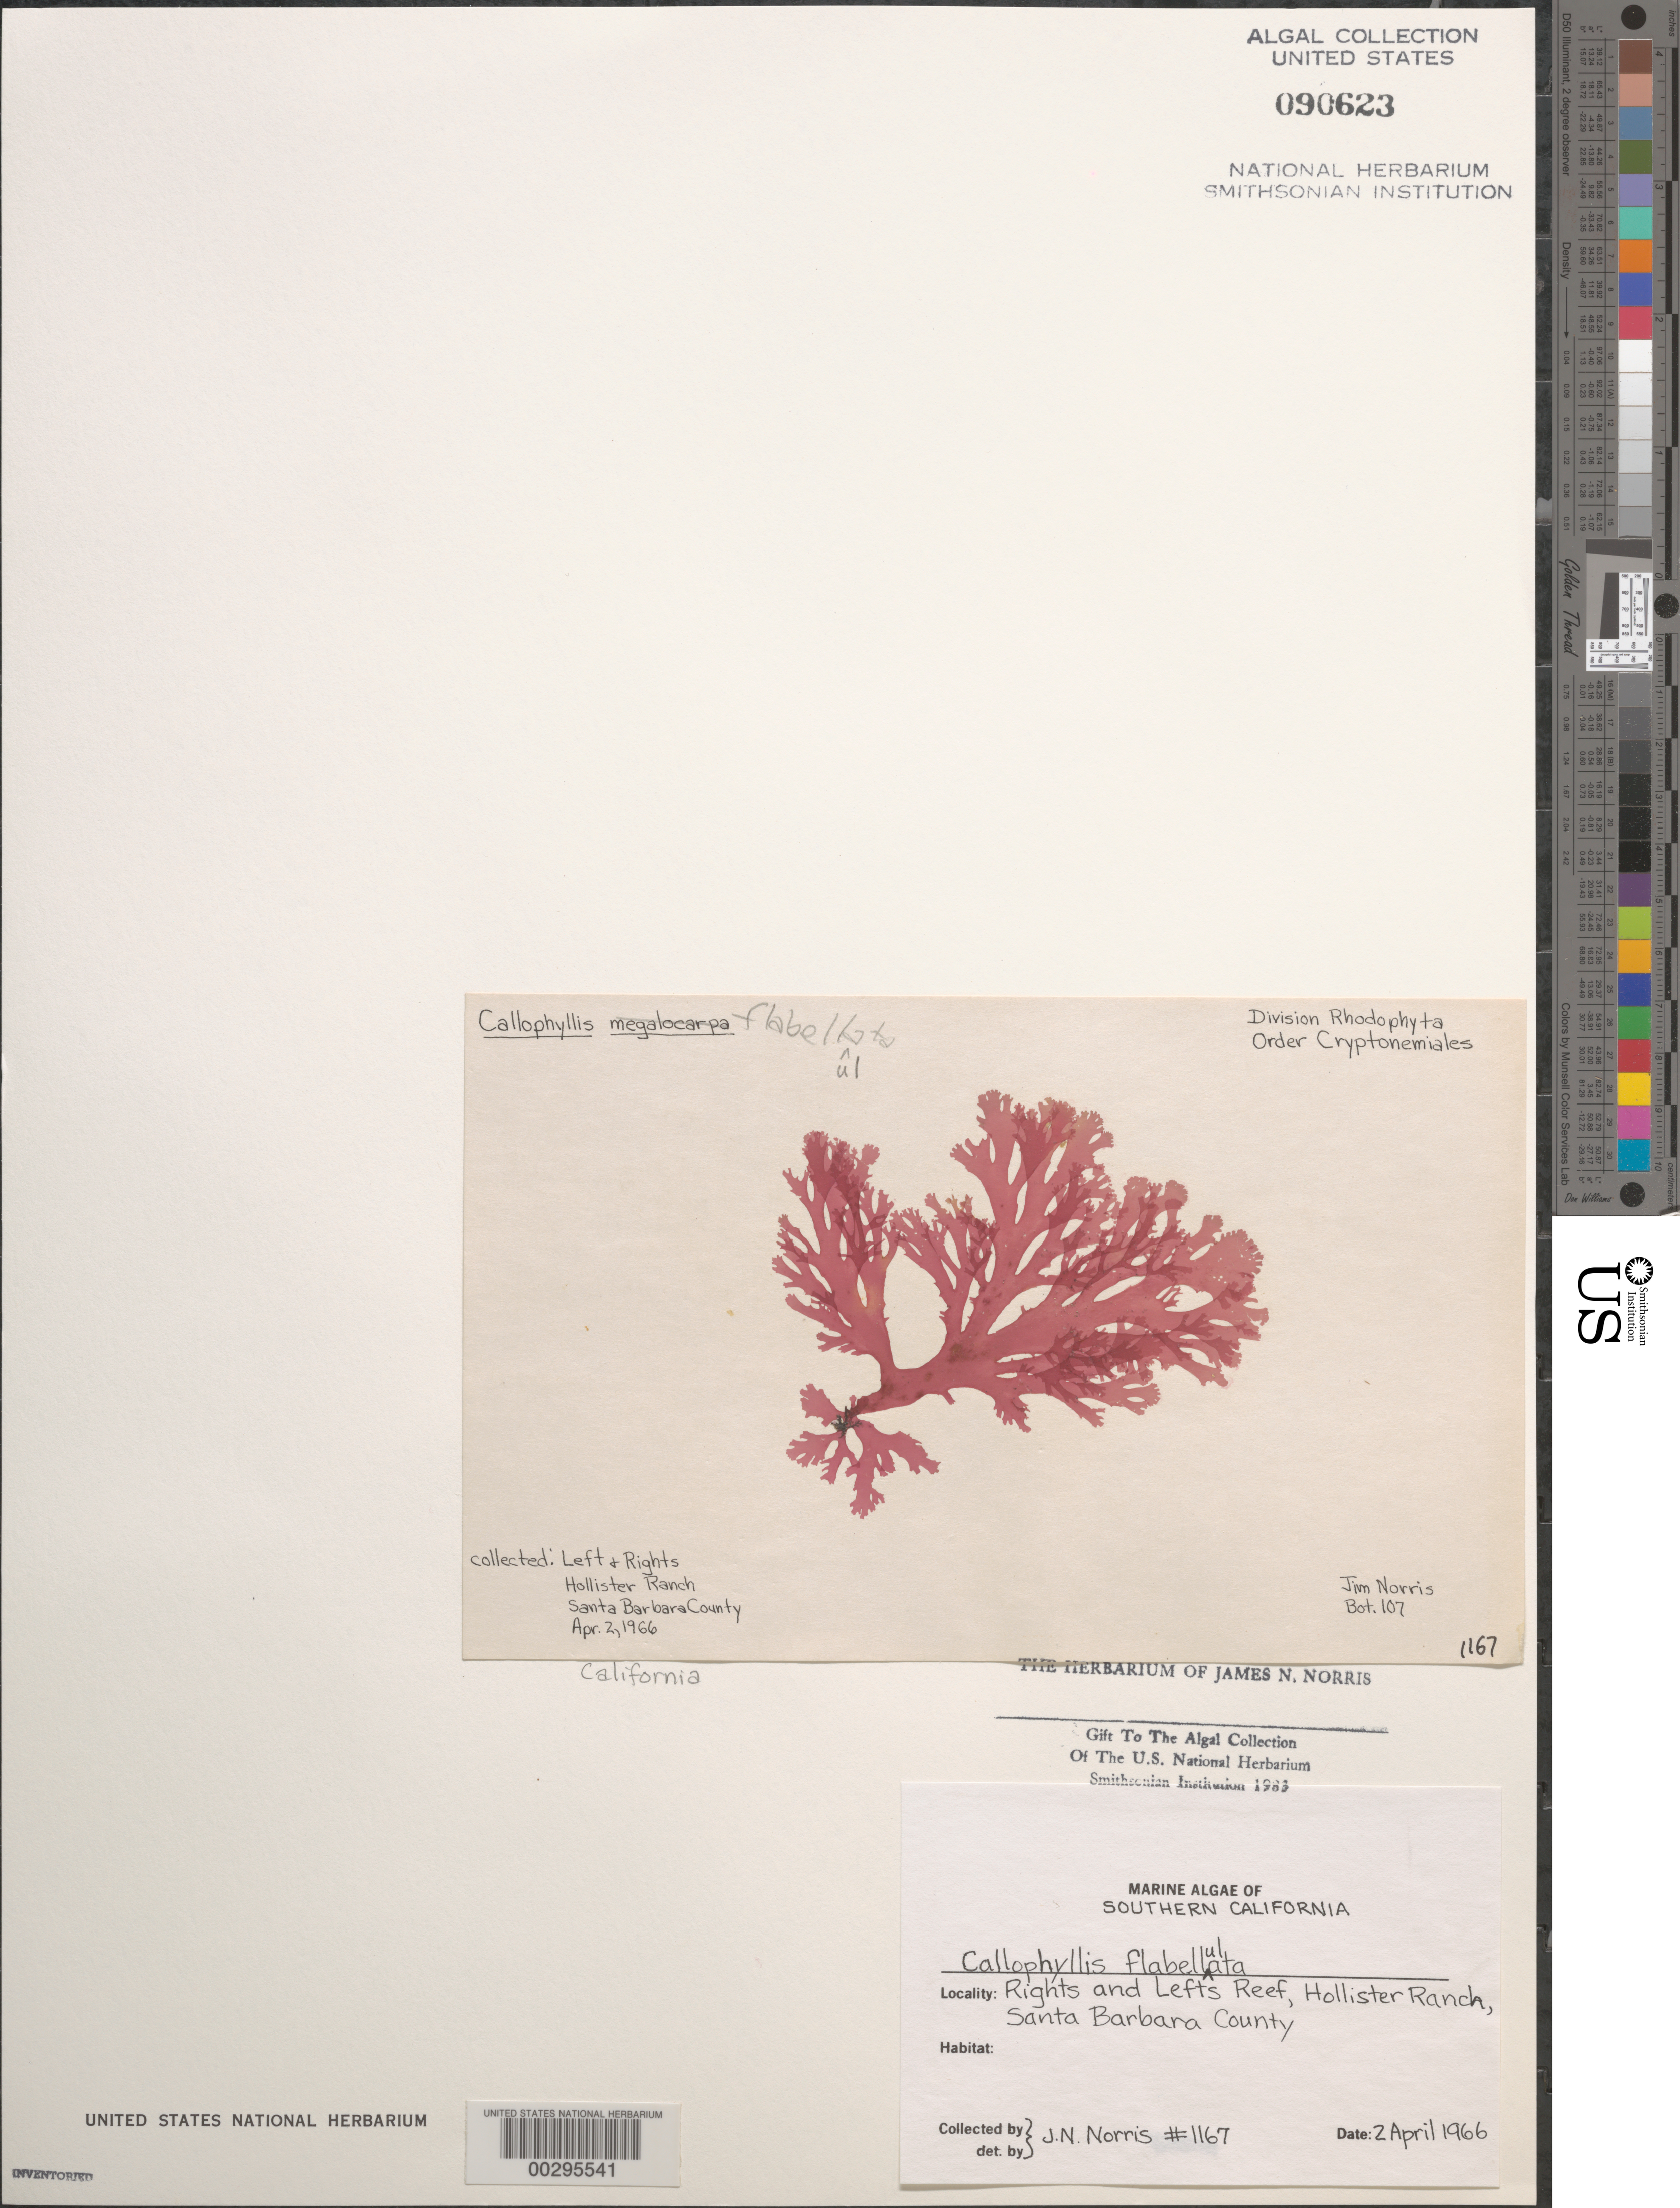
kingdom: Plantae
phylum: Rhodophyta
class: Florideophyceae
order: Gigartinales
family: Kallymeniaceae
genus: Callophyllis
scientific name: Callophyllis flabellulata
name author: Harv.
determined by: Norris, James N.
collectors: J. N. Norris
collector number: JN-1167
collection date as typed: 02 Apr 1966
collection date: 1966-04-02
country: United States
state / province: California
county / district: Santa Barbara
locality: Rights and Lefts Reef, Hollister Ranch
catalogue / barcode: US 90623